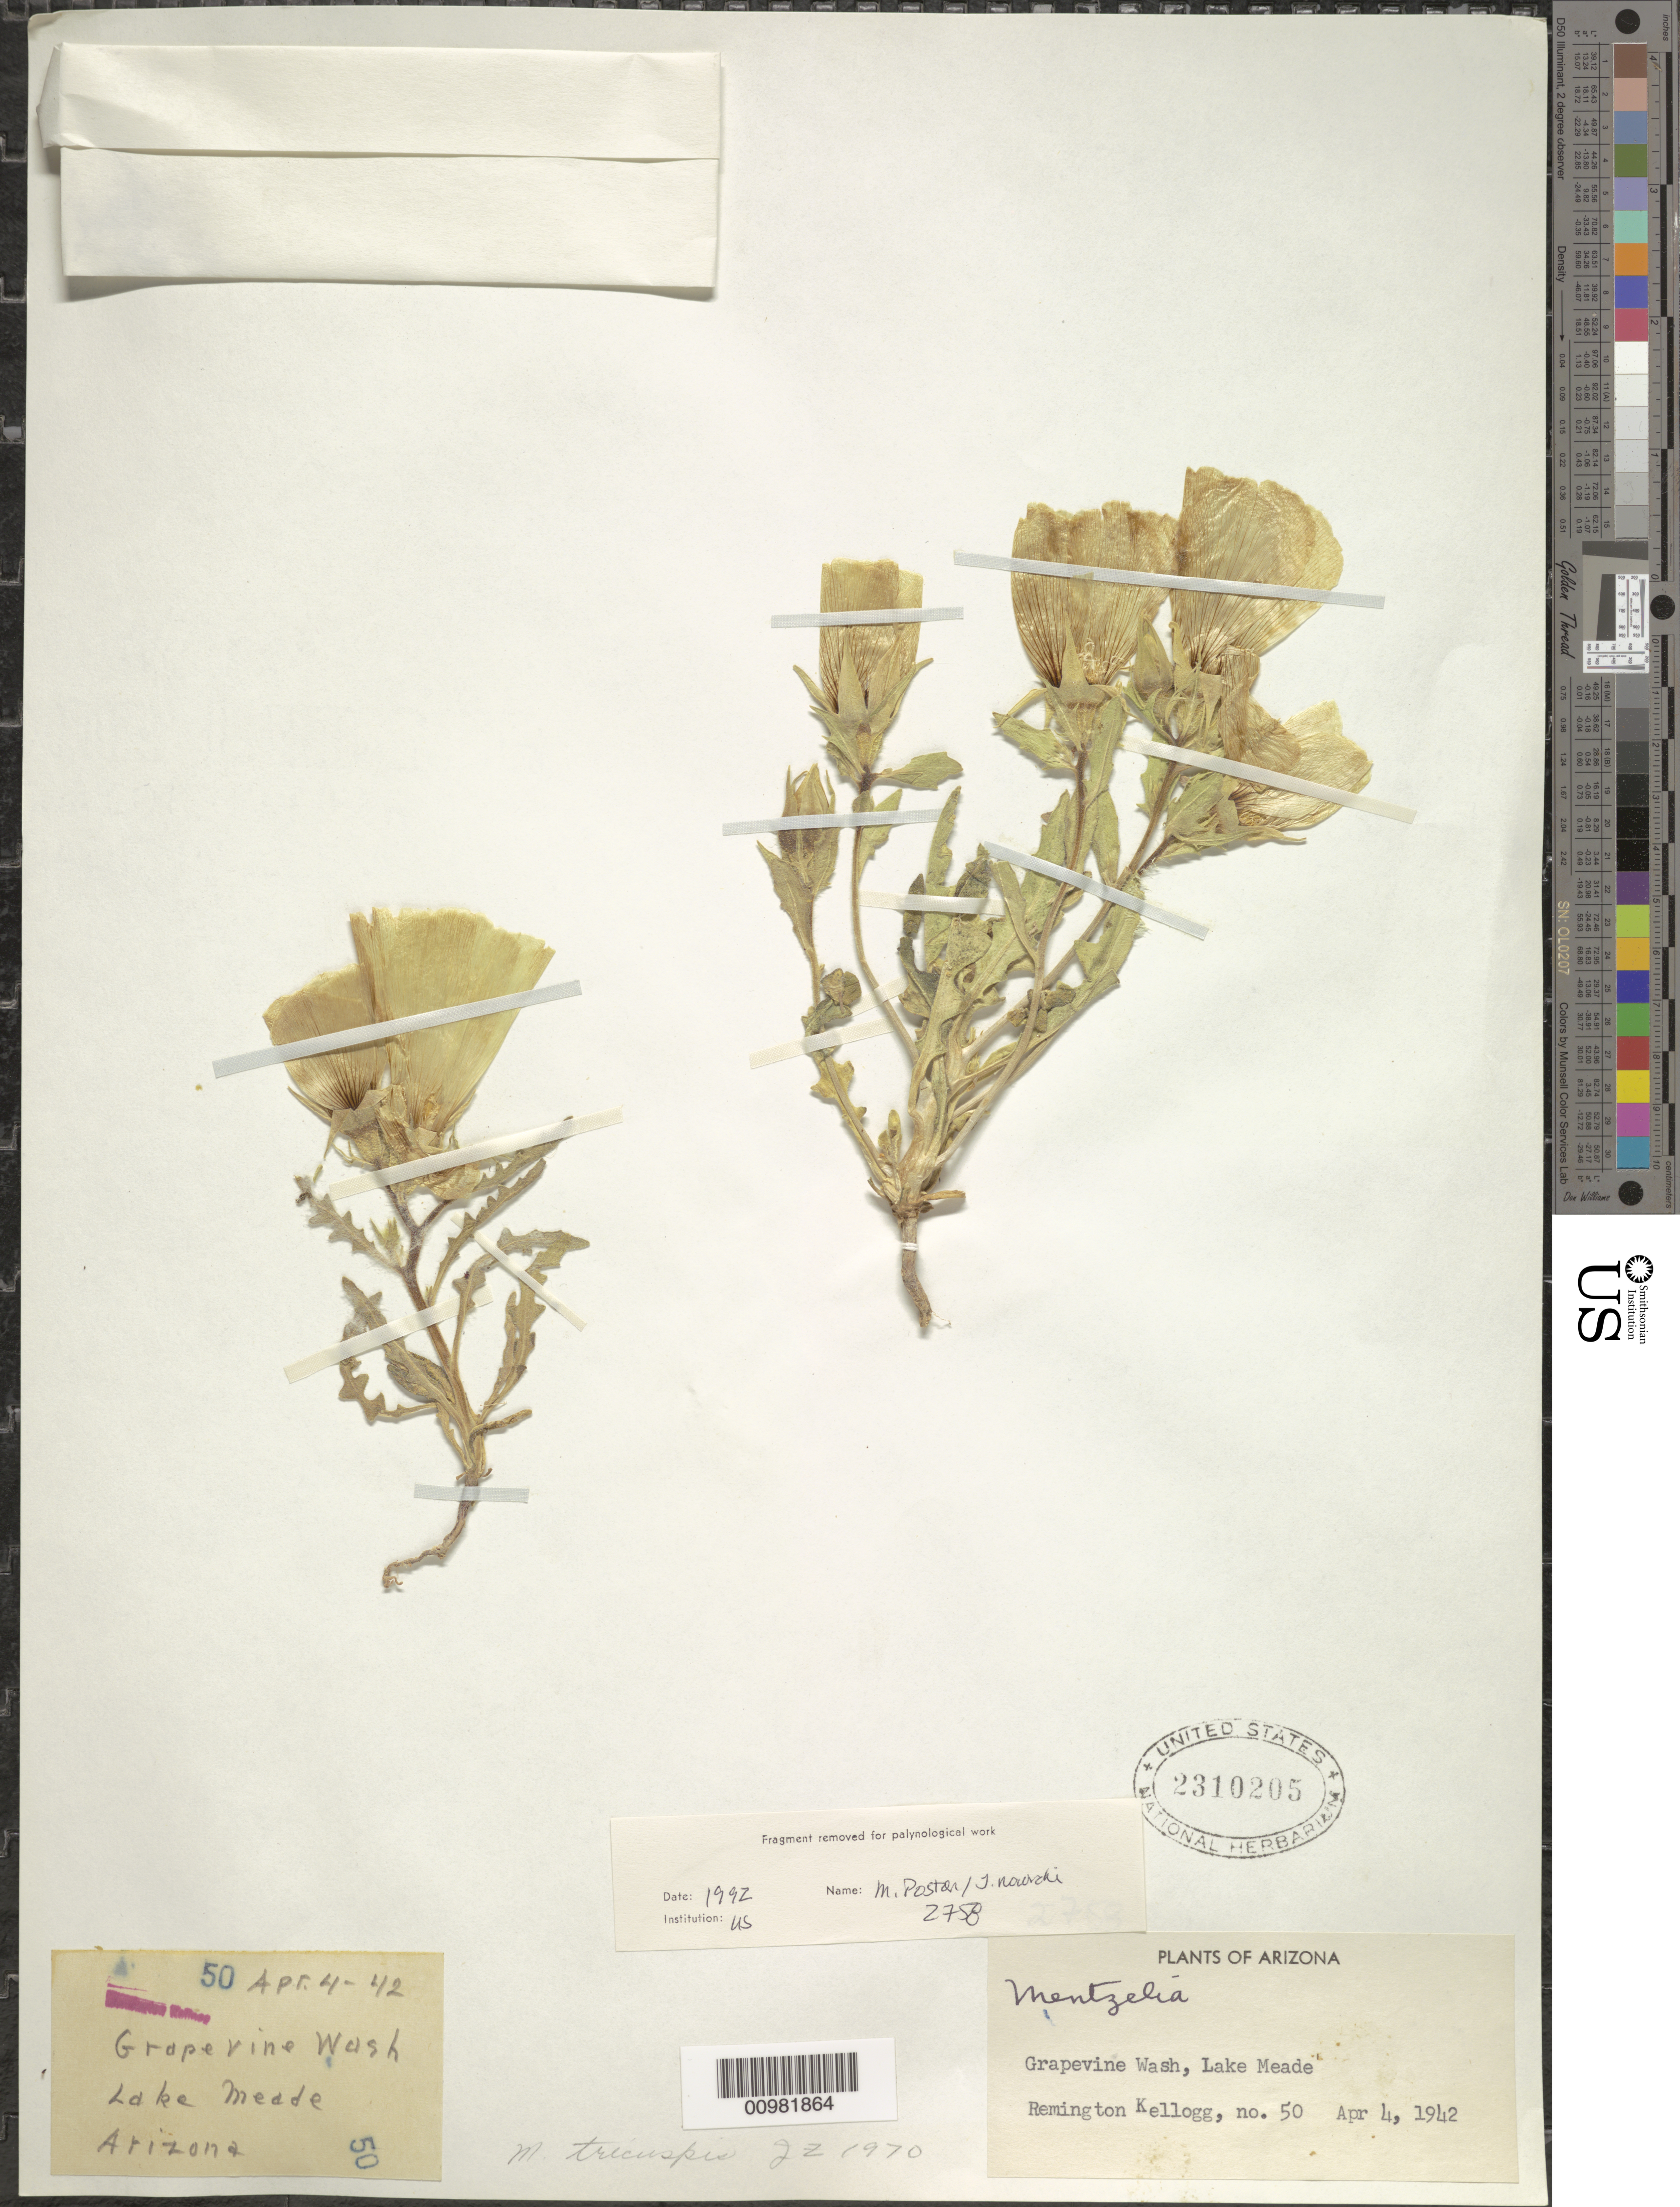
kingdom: Plantae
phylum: Tracheophyta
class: Magnoliopsida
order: Cornales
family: Loasaceae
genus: Mentzelia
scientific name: Mentzelia tricuspis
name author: A. Gray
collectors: R. Kellogg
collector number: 50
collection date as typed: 04 Apr 1942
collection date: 1942-04-04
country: United States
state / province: Arizona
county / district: Mohave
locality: Grapevine Wash, Lake Mead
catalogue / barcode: US 2310205